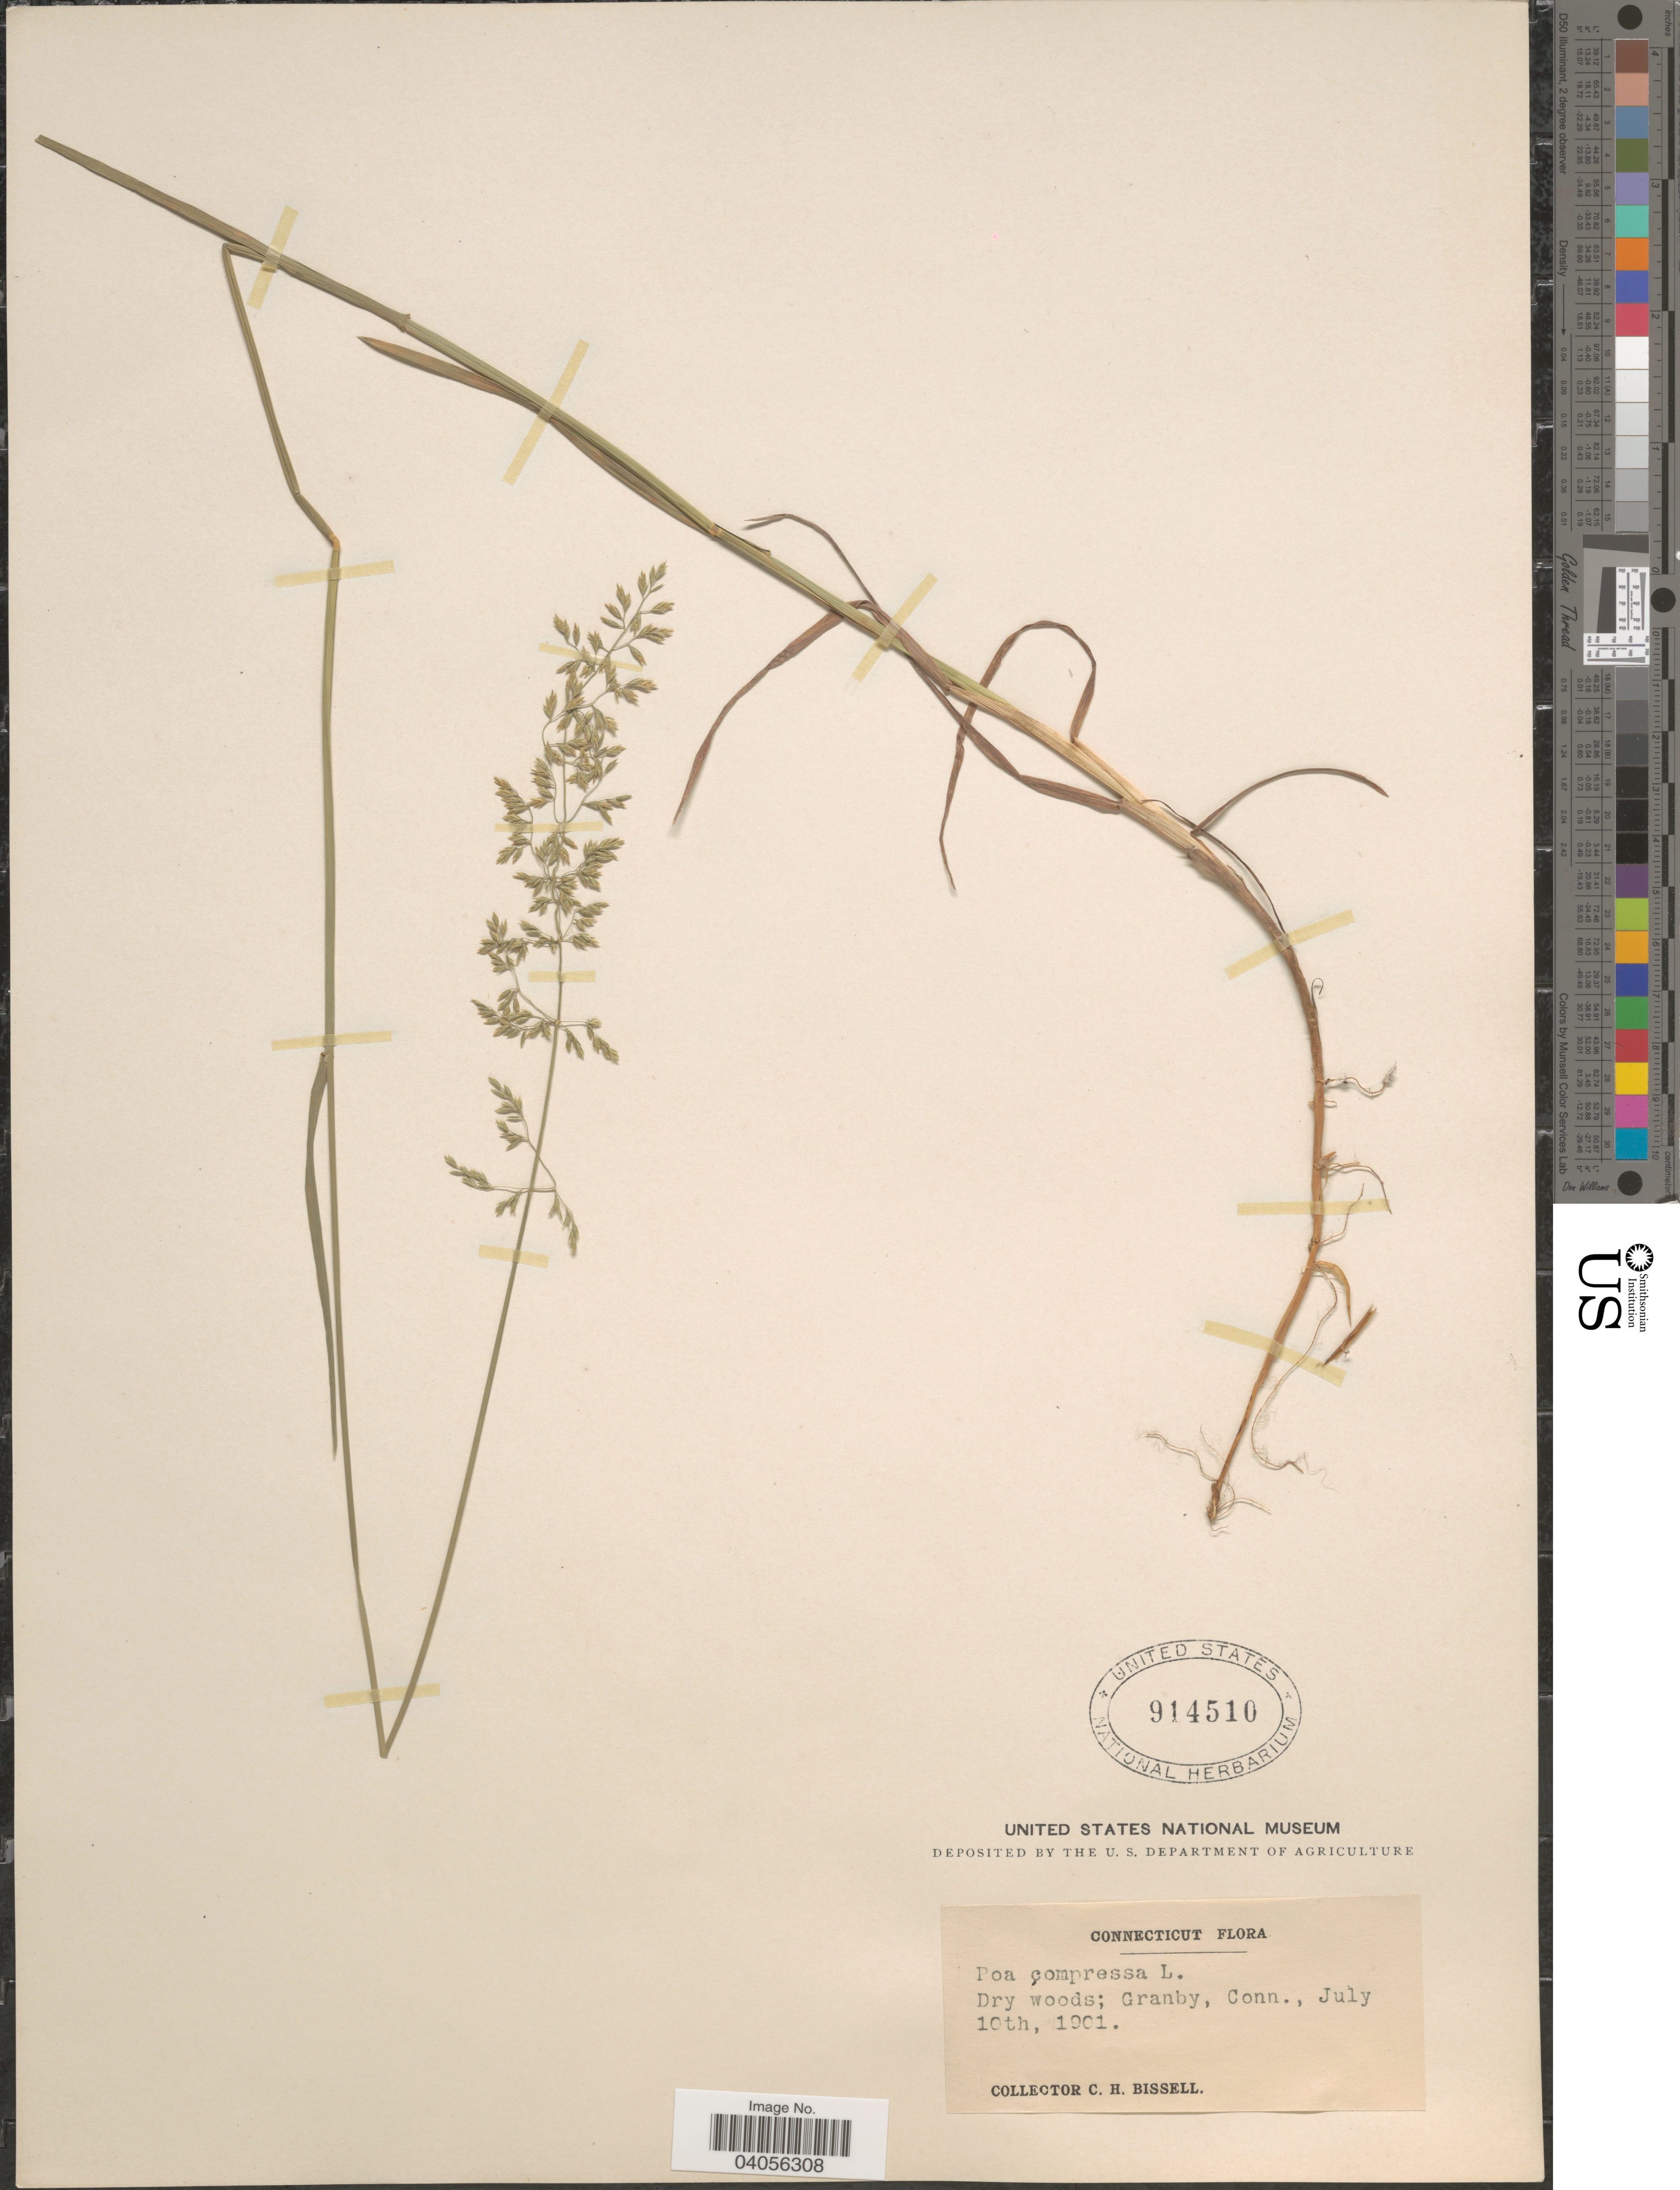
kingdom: Plantae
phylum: Tracheophyta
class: Liliopsida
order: Poales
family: Poaceae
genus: Poa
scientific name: Poa compressa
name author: L.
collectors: C. Bissell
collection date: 1901-07-10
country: United States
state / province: Connecticut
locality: Granby.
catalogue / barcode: US 914510